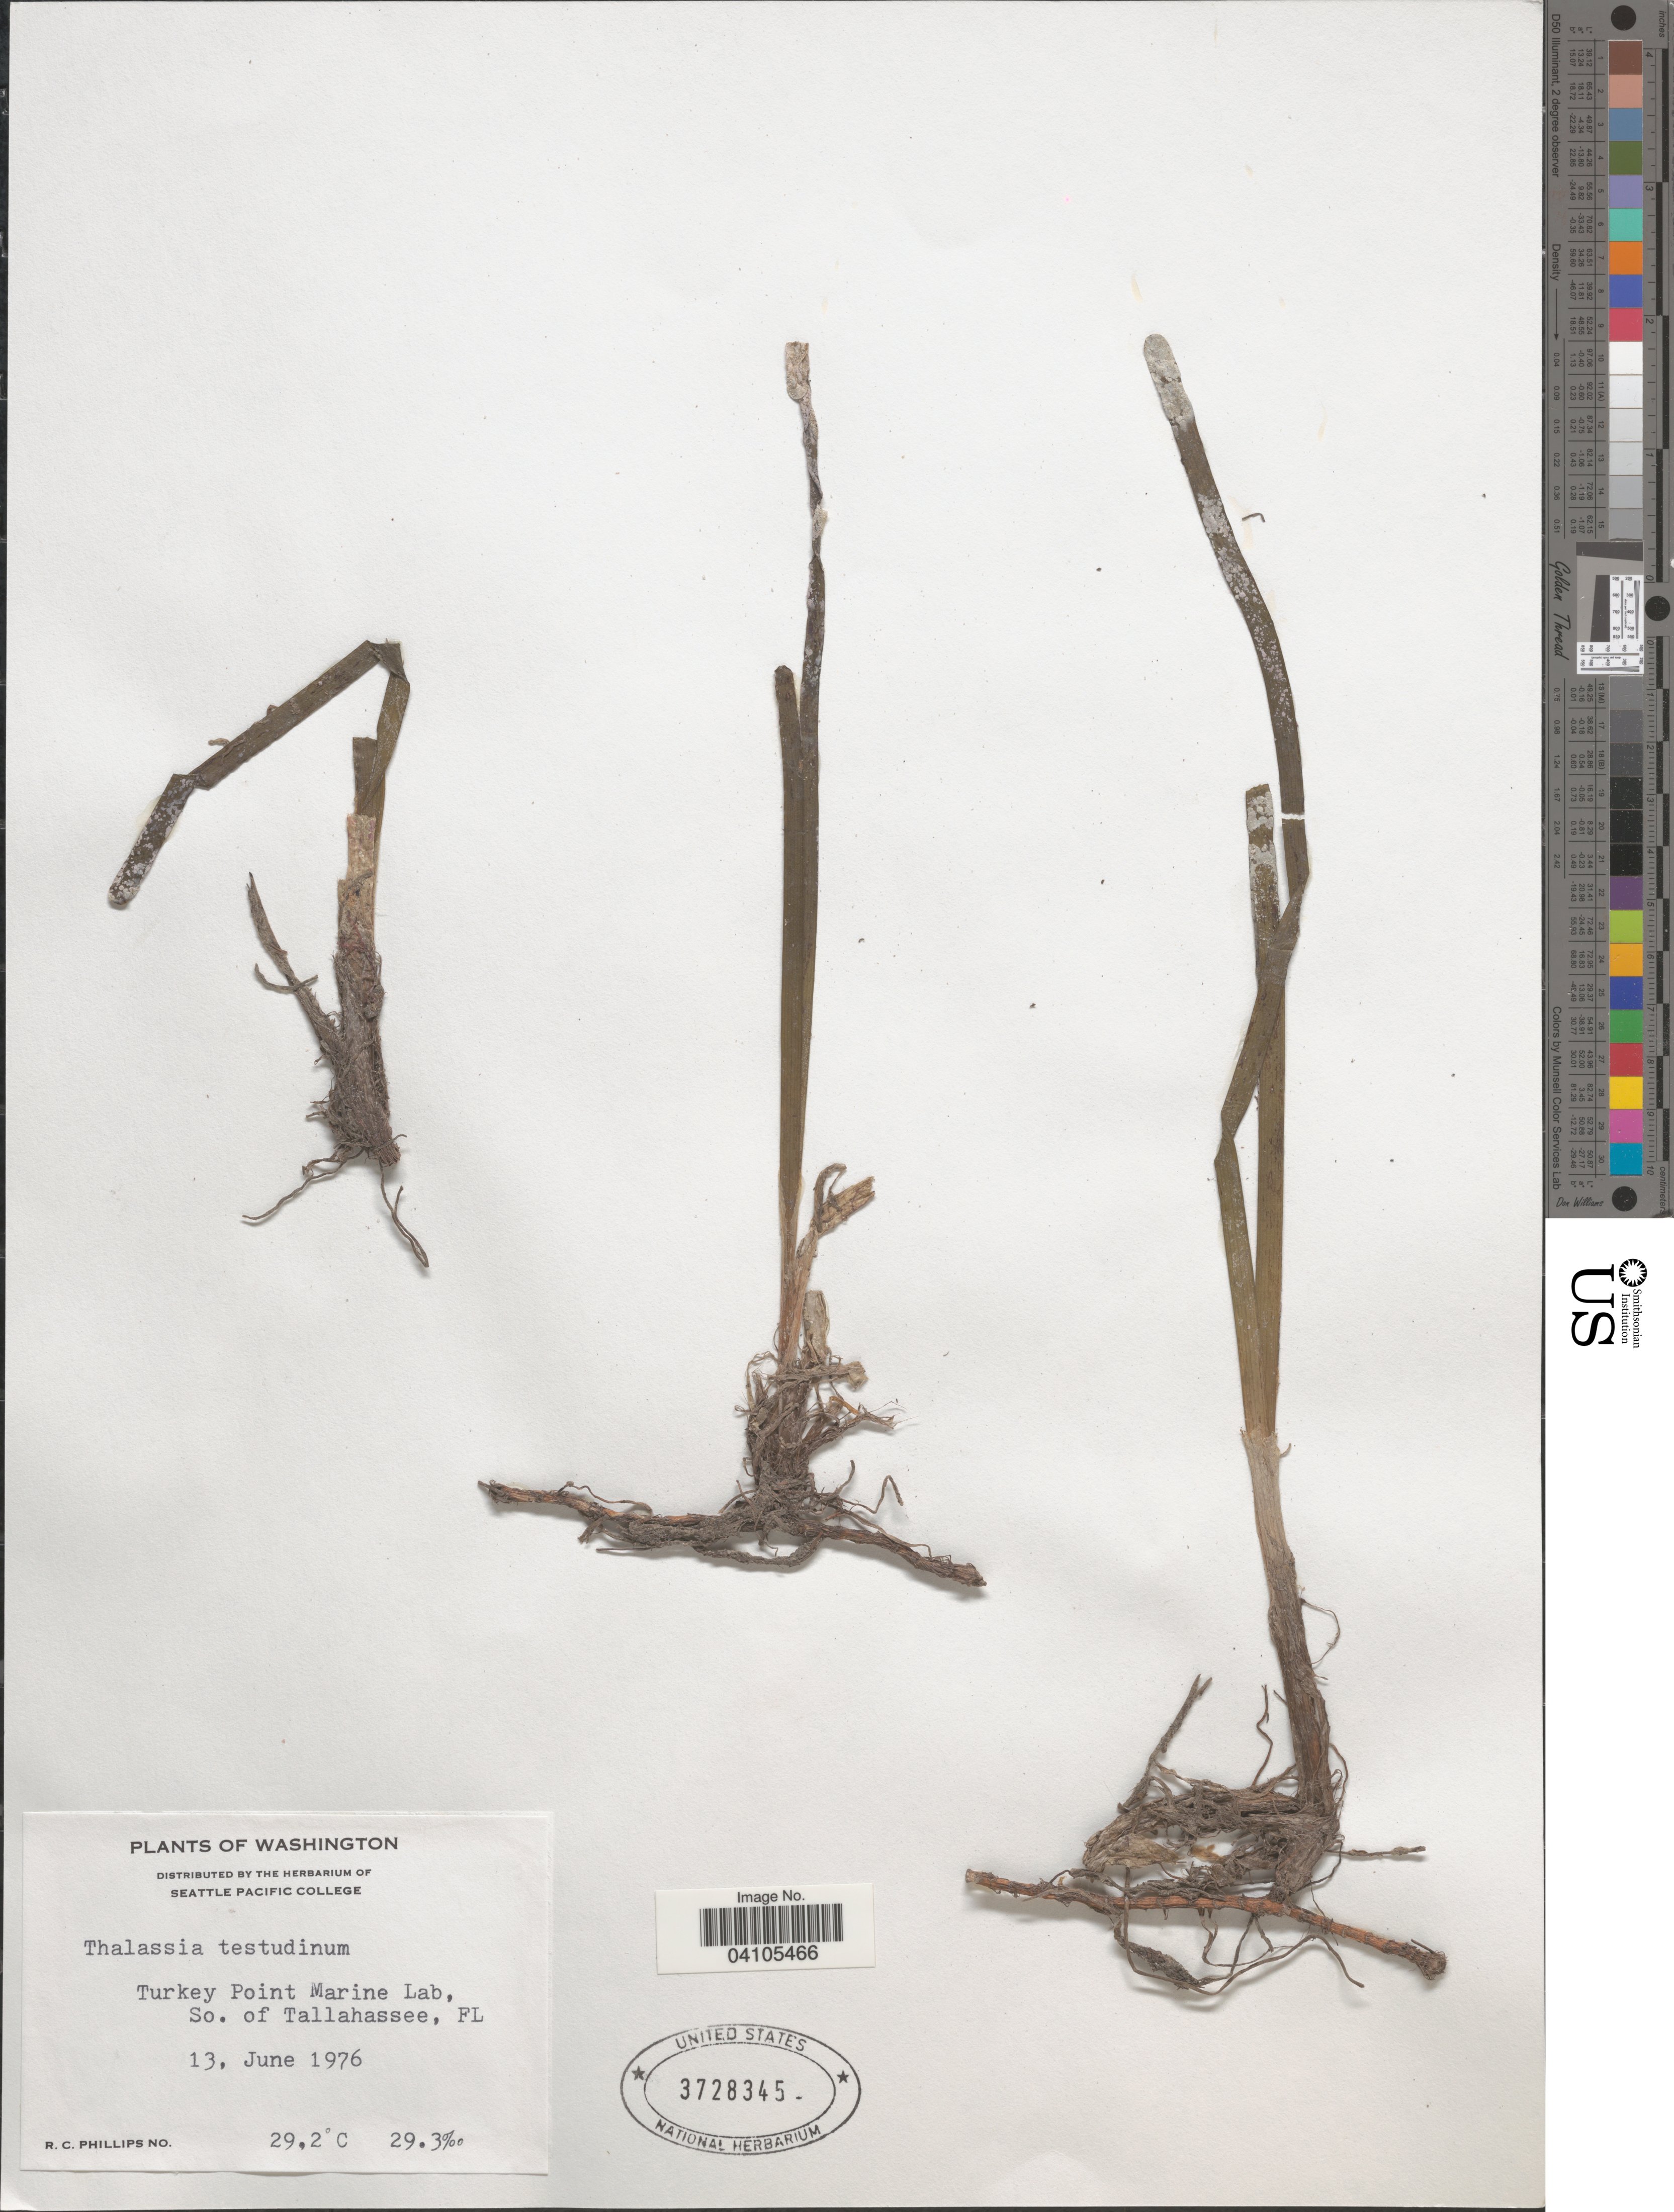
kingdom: Plantae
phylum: Tracheophyta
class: Liliopsida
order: Alismatales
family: Hydrocharitaceae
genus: Thalassia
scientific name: Thalassia testudinum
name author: Banks & Sol. ex K.D. Koenig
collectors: R. C. Phillips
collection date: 1976-06-13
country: United States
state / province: Florida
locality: Turkey Point Marine Lab, So. of Tallahassee.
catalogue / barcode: US 3728345